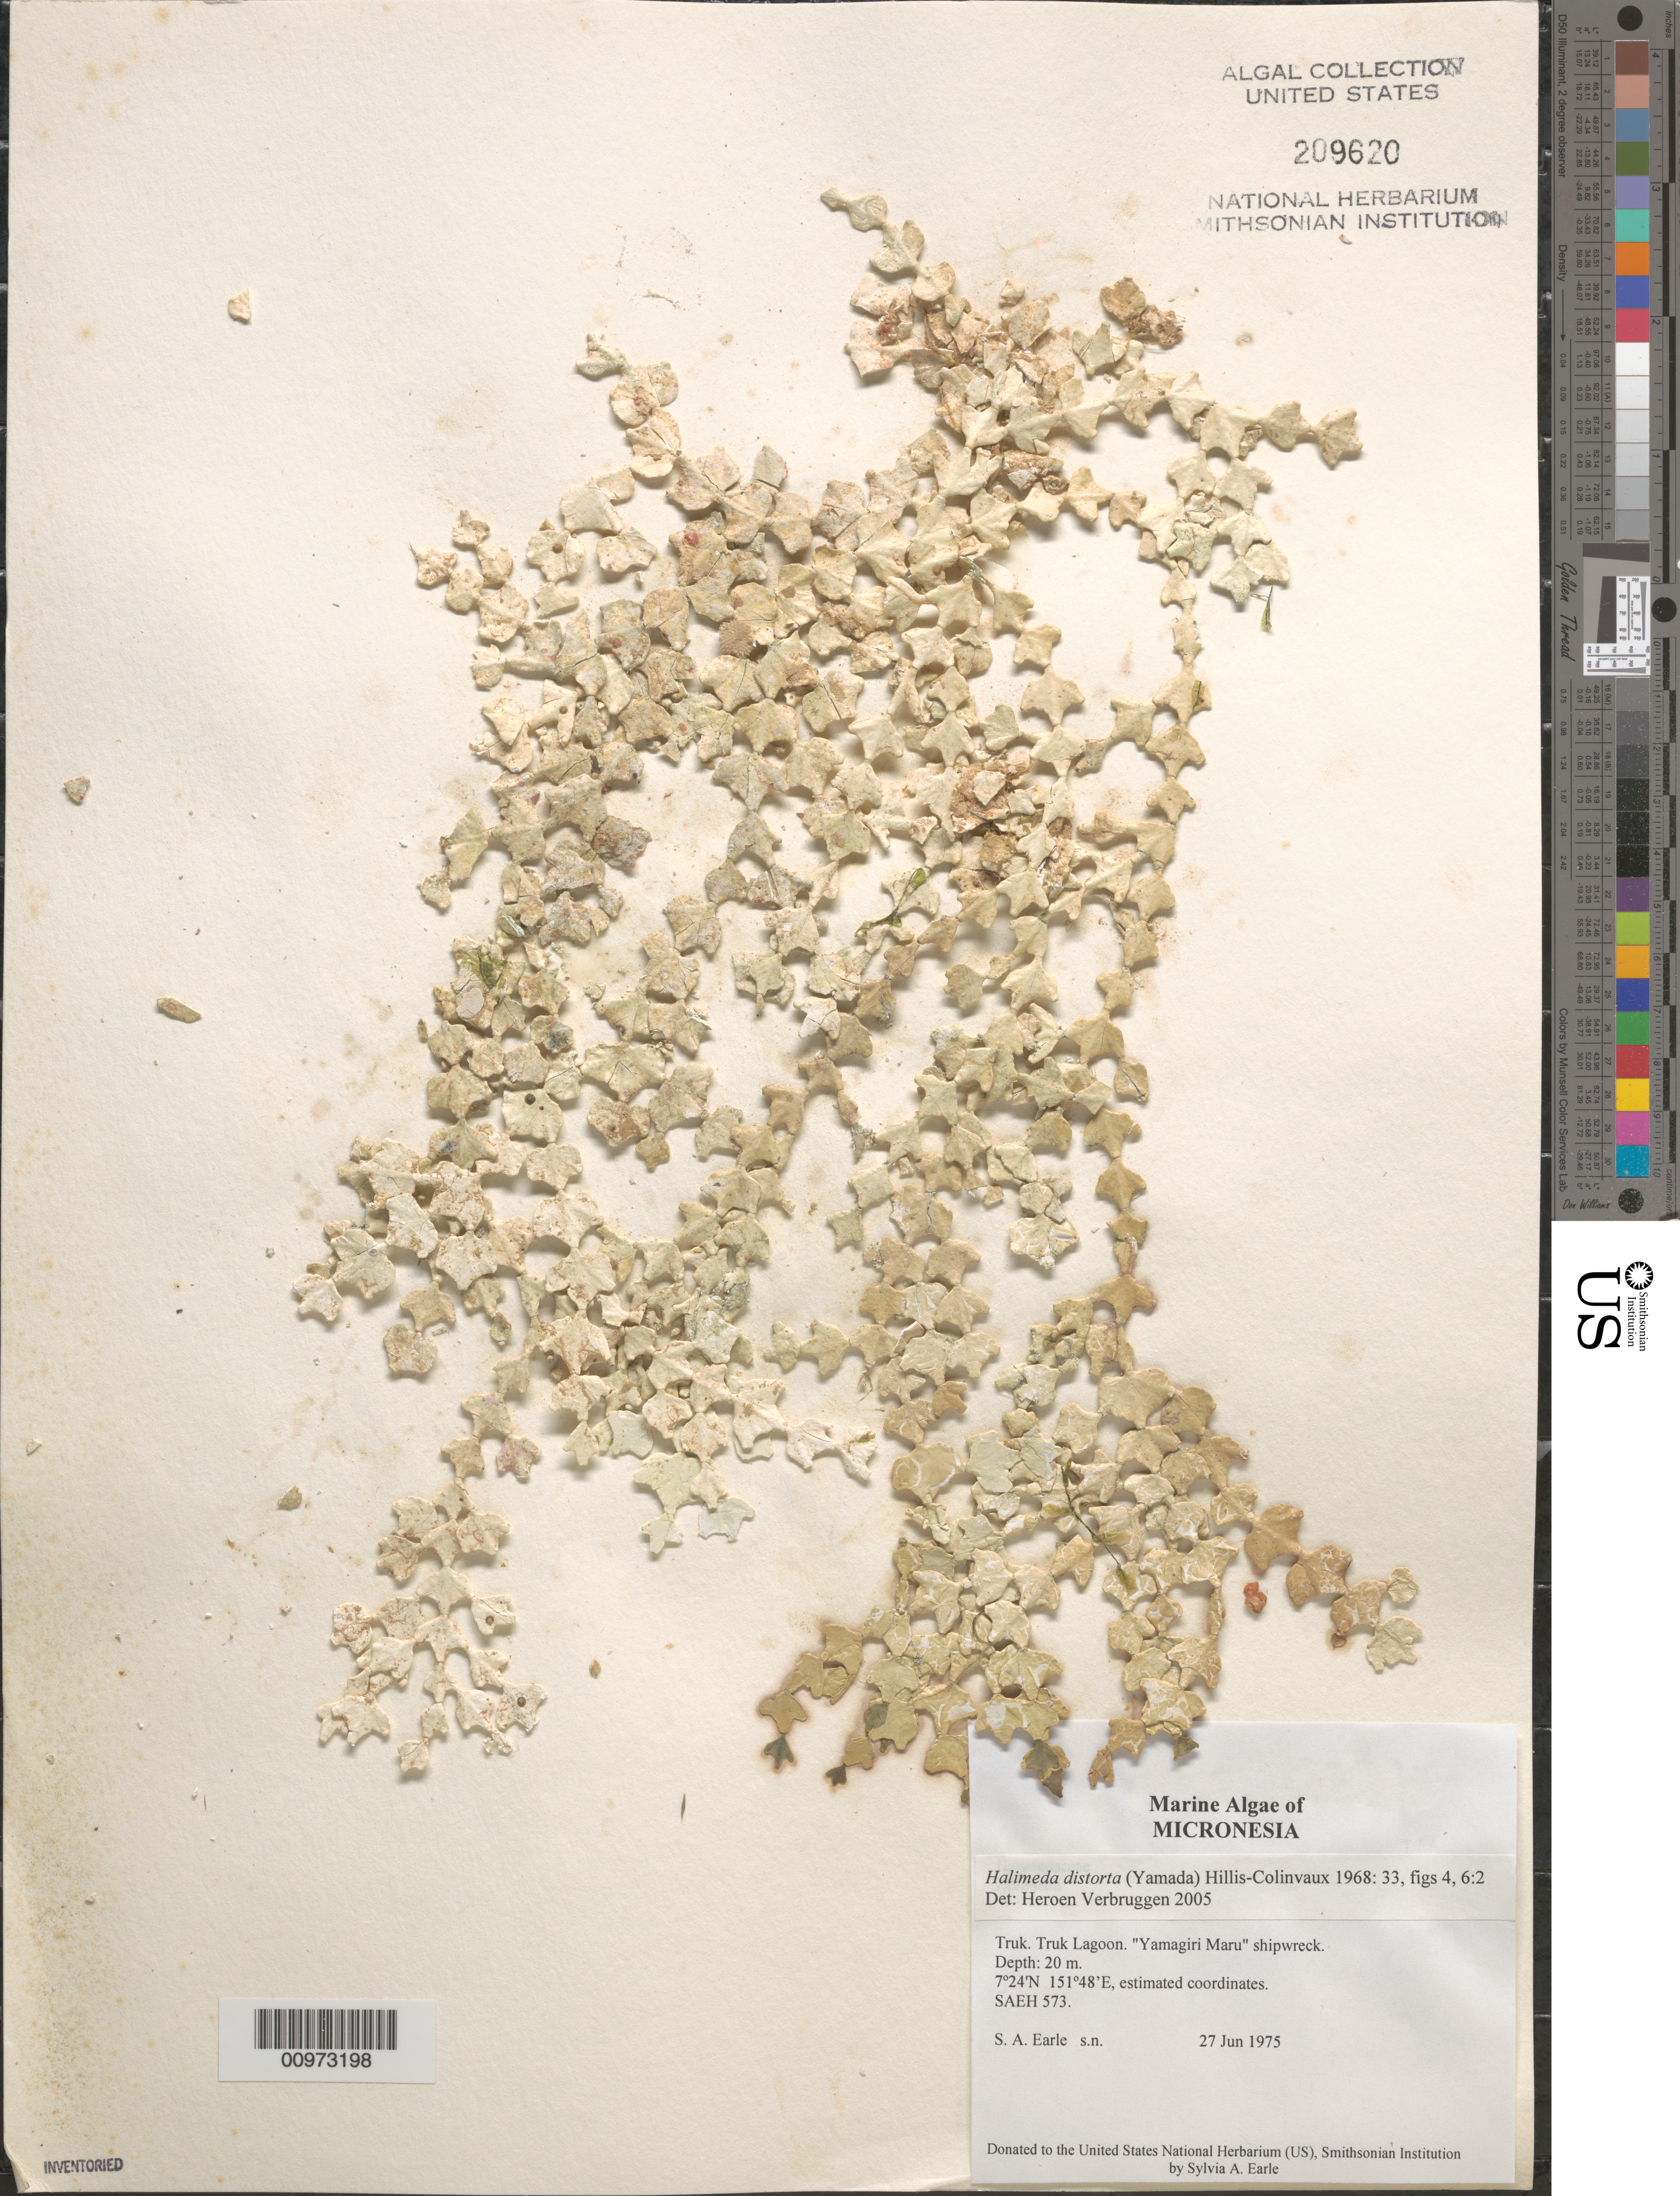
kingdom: Plantae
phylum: Chlorophyta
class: Ulvophyceae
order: Bryopsidales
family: Halimedaceae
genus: Halimeda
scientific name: Halimeda distorta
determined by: Verbruggen, H.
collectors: S. A. Earle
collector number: SAEH 573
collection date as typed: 27 Jun 1975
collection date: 1975-06-27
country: Micronesia, Federated States of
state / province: Truk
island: Truk (Chuuk) Is.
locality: Chuuk Lagoon (Truk Lagoon), Yamagiri Maru shipwreck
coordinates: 7 24'N, 151 48'E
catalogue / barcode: US 209620